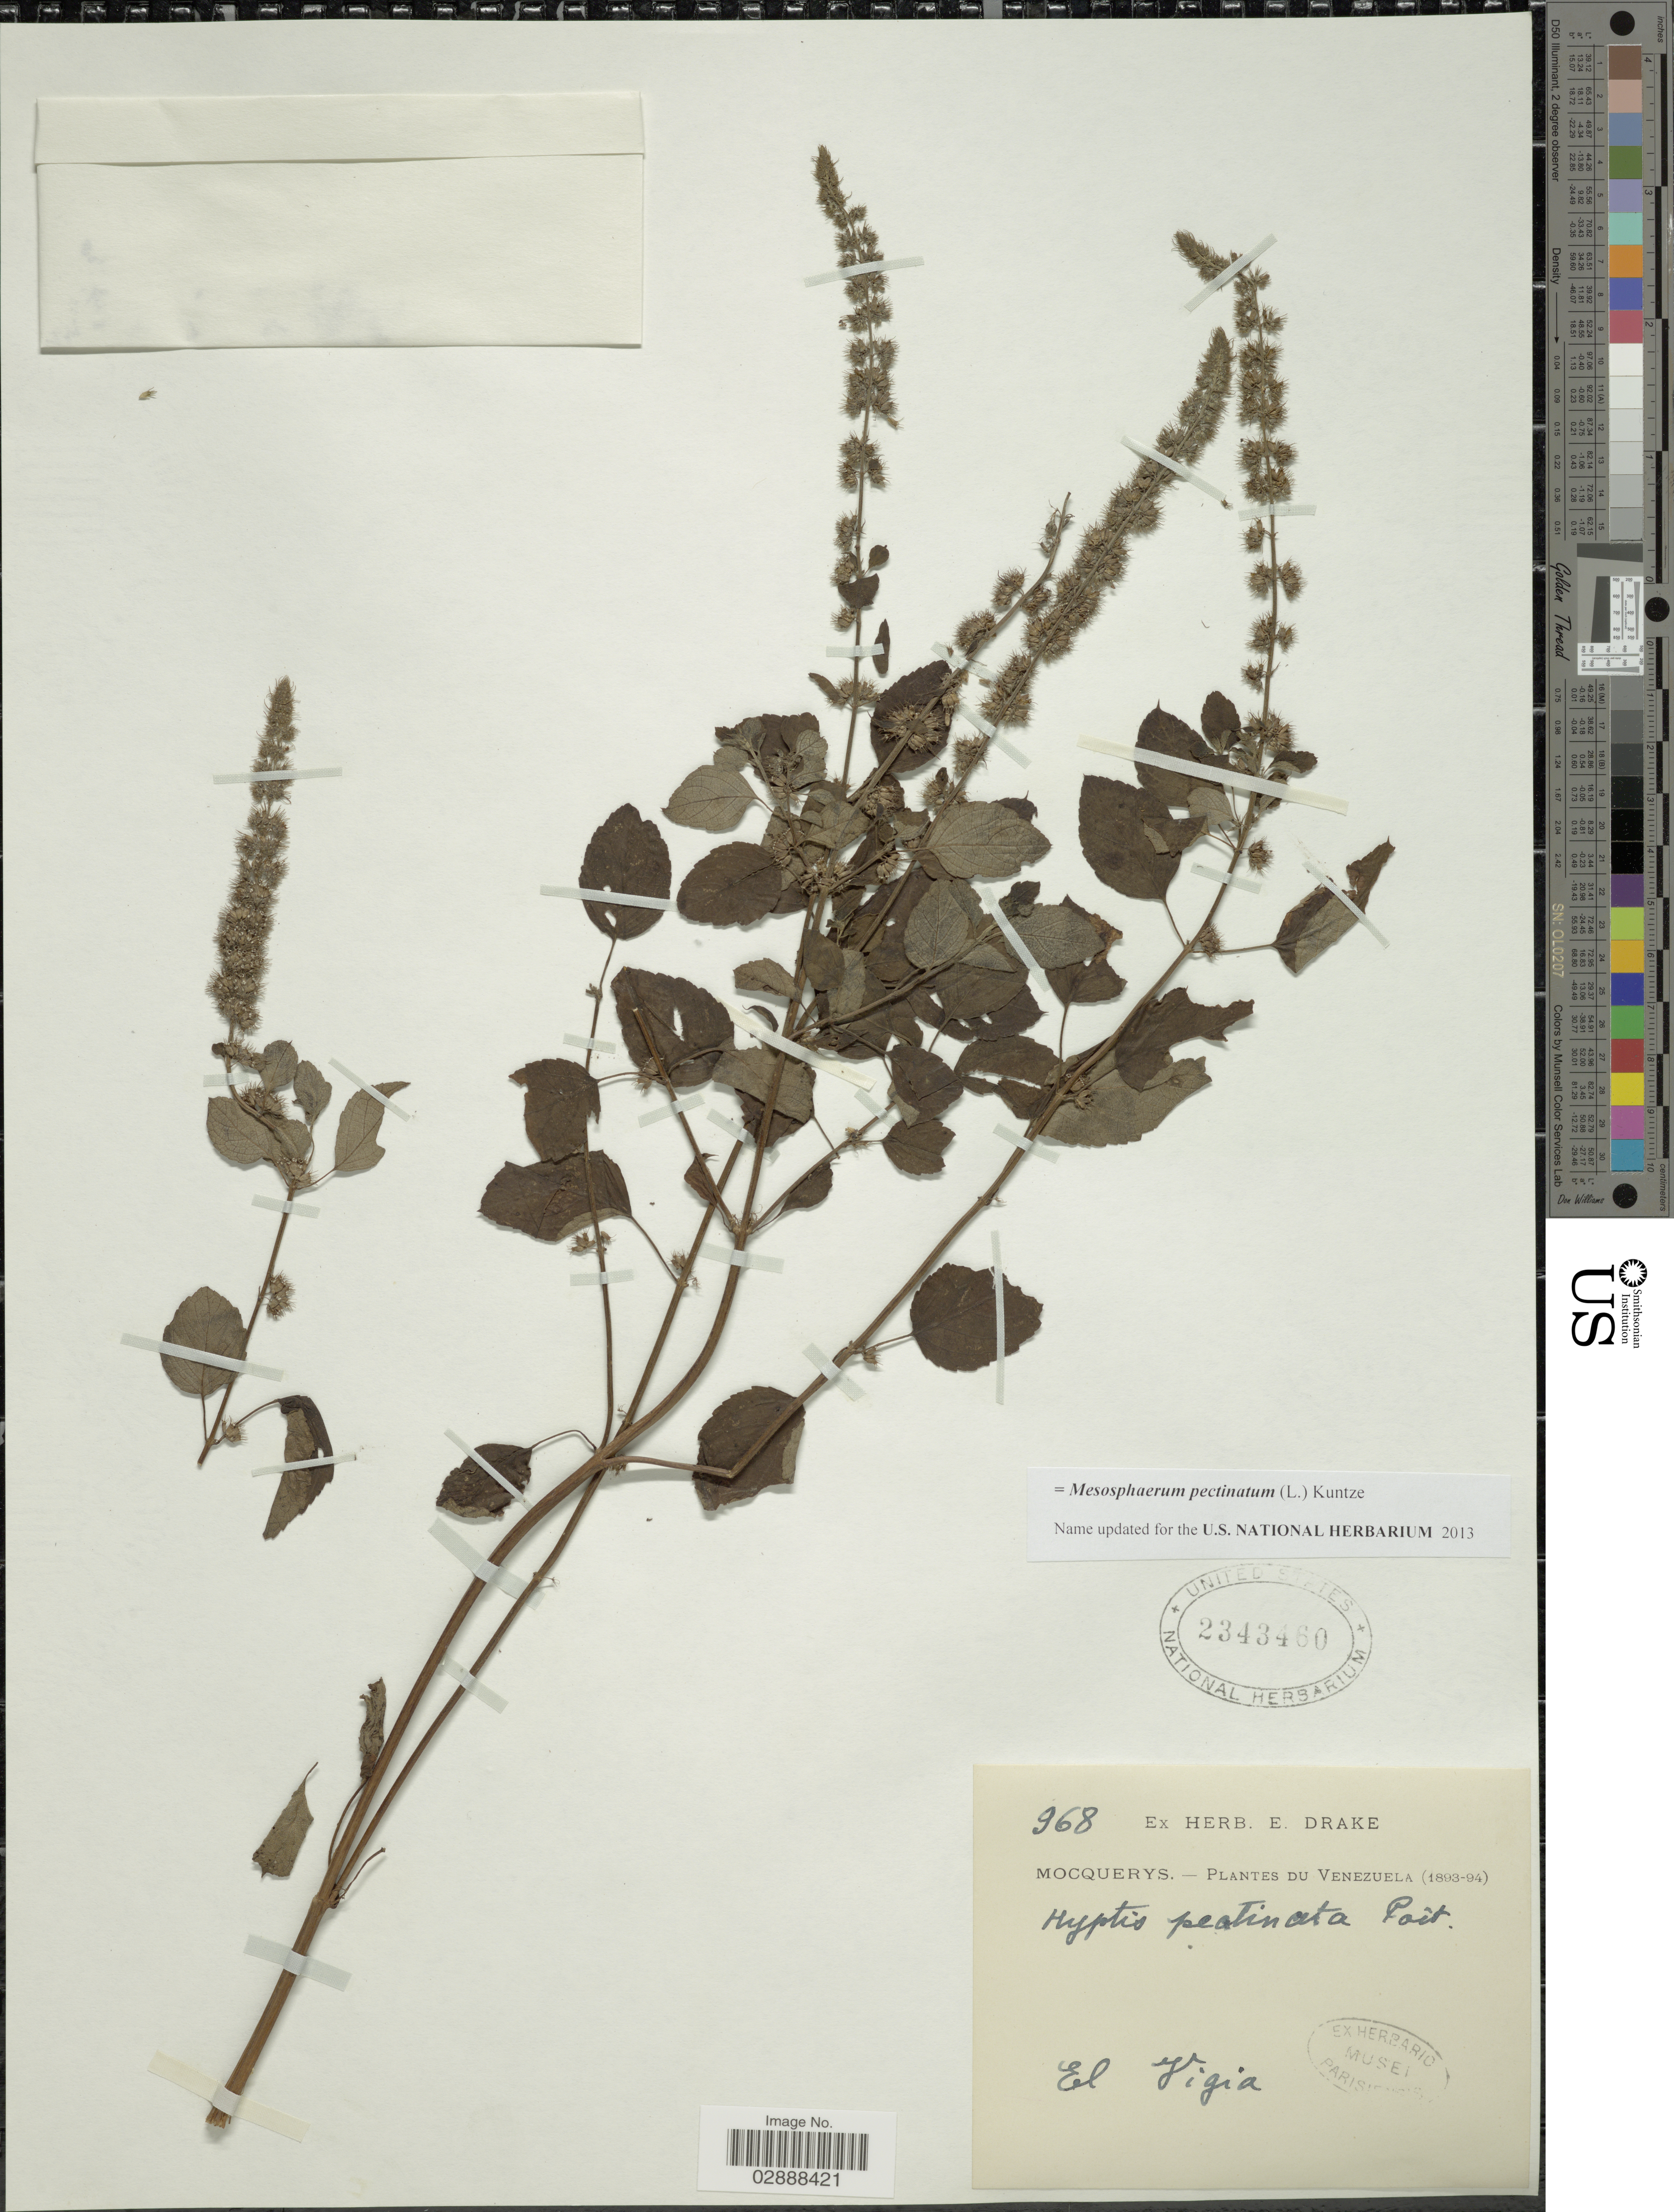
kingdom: Plantae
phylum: Tracheophyta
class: Magnoliopsida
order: Lamiales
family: Lamiaceae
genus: Mesosphaerum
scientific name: Mesosphaerum pectinatum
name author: (L.) Kuntze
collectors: A. Mocquerys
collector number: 968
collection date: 1893/1894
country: Venezuela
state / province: Mérida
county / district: Alberto Adriani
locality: El Vigía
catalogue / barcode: US 2343460